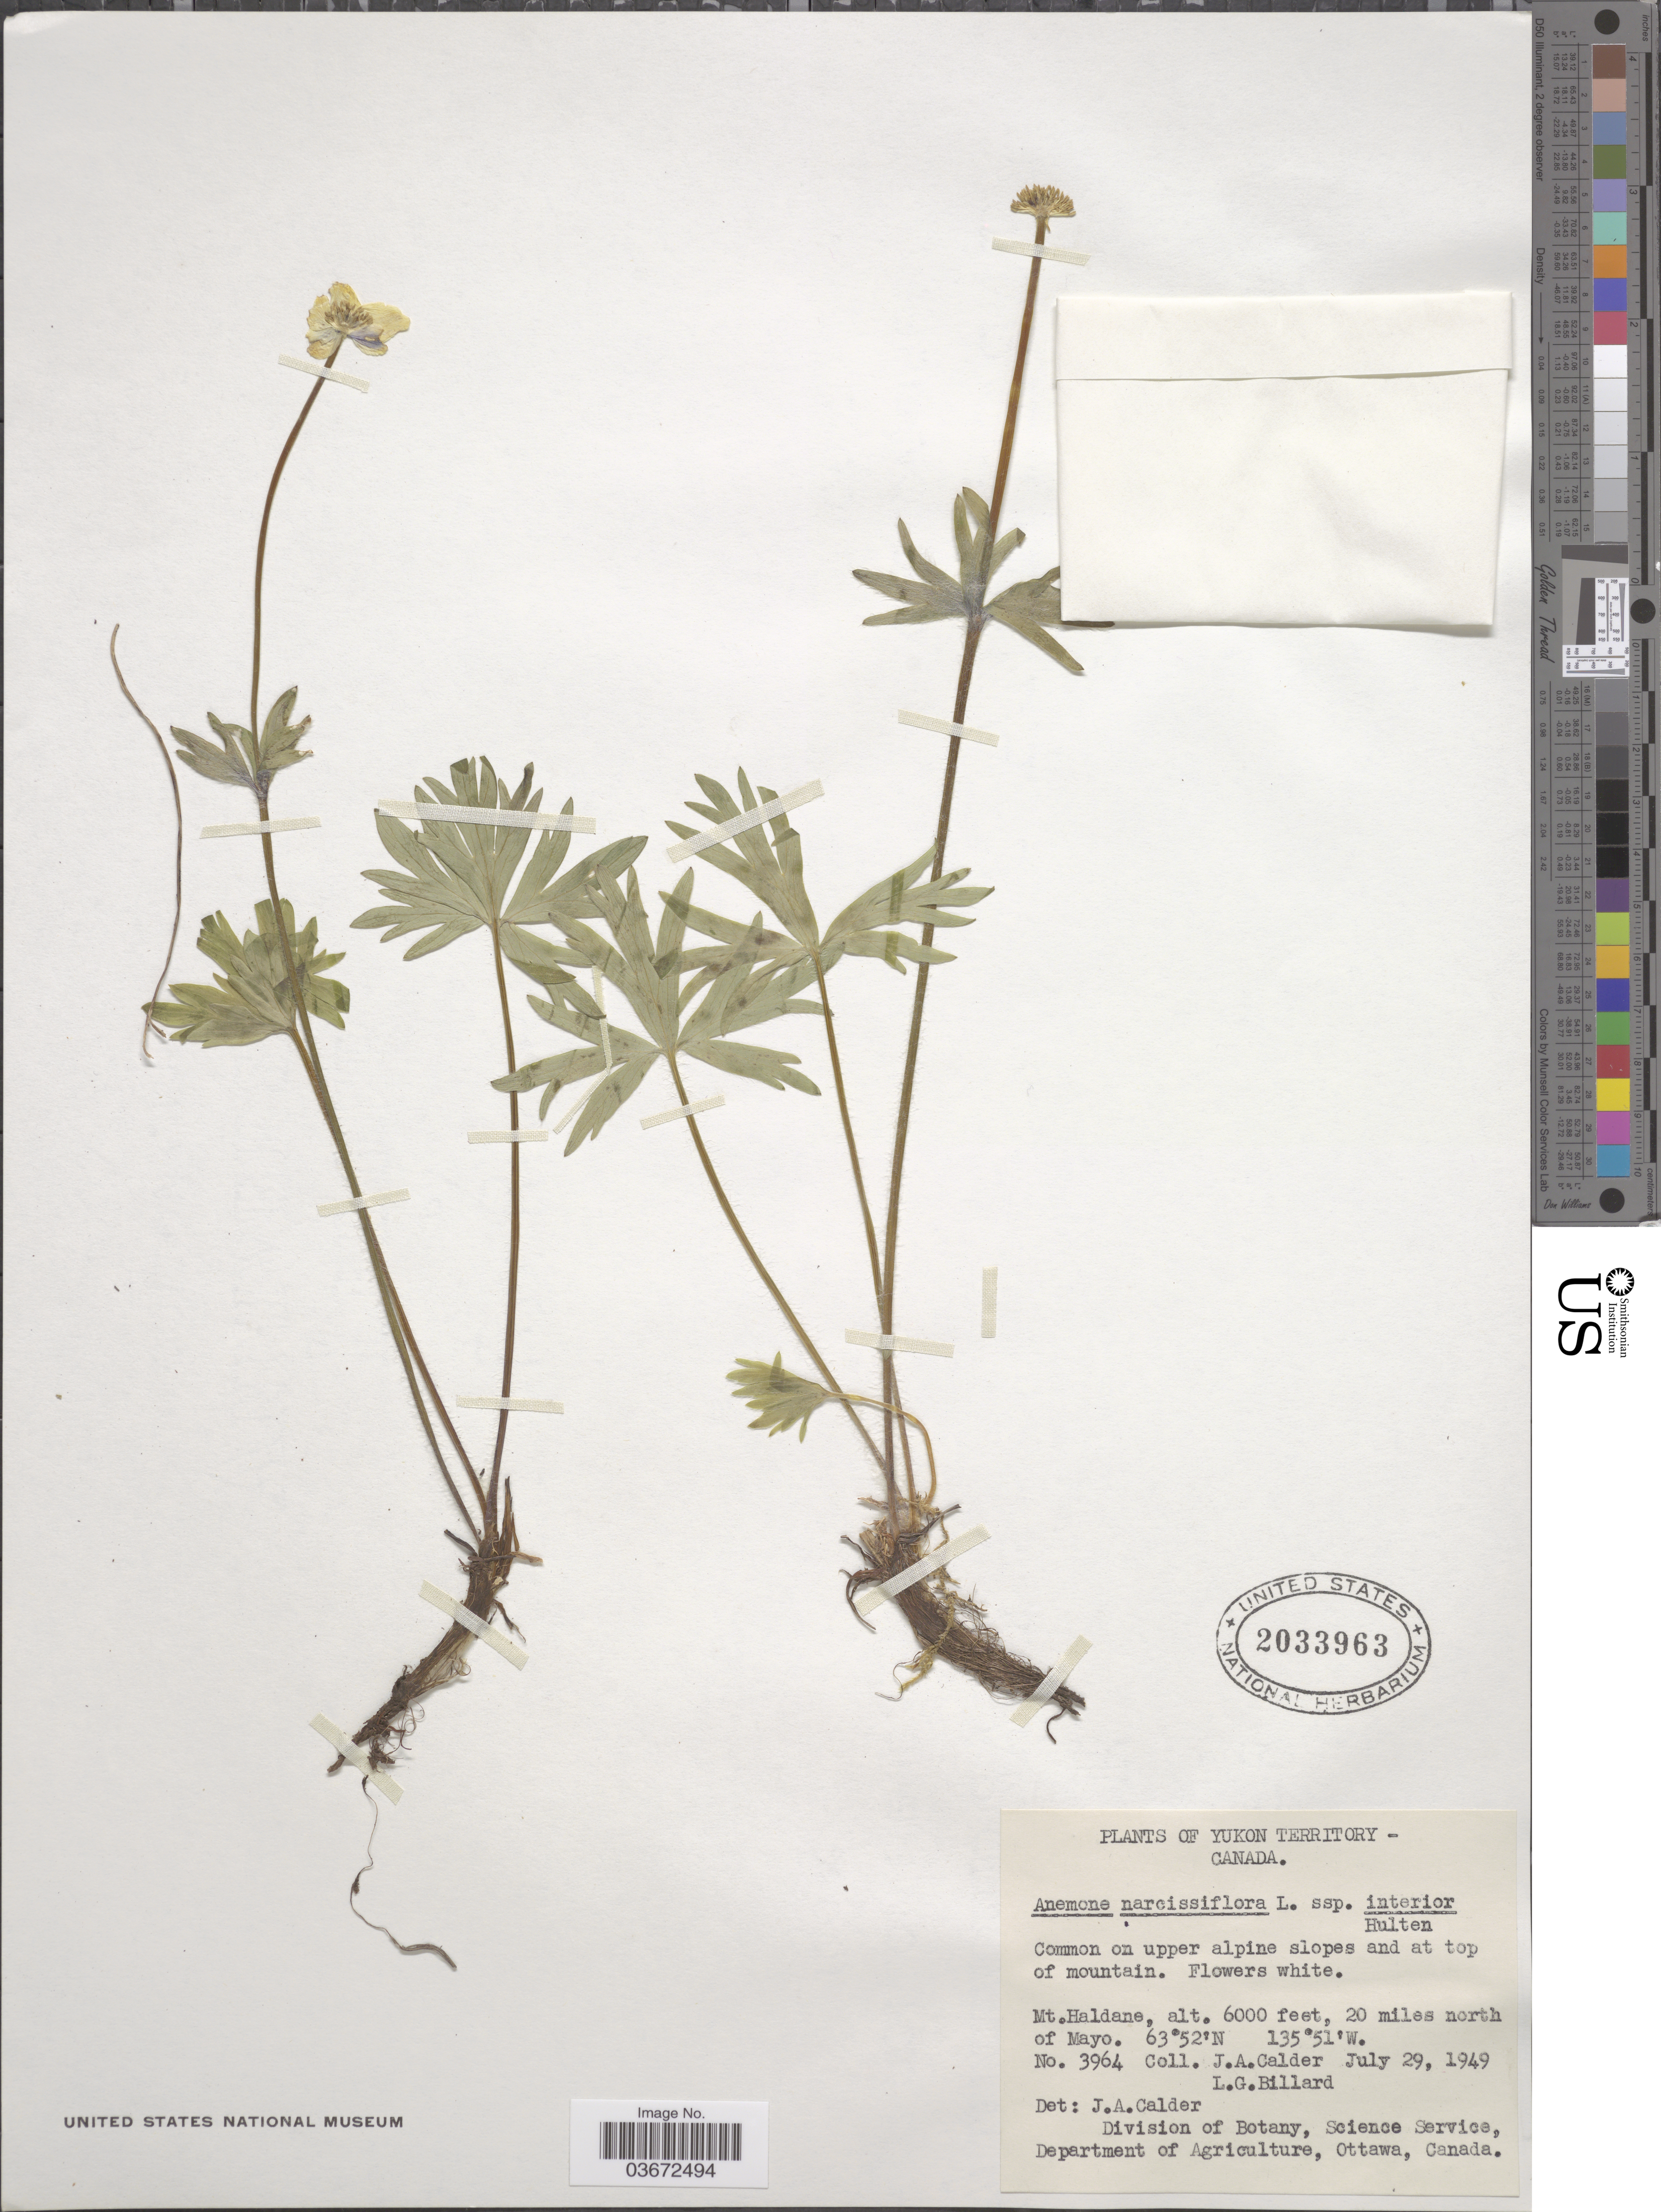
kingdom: Plantae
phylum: Tracheophyta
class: Magnoliopsida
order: Ranunculales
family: Ranunculaceae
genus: Anemone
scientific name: Anemone narcissiflora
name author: L.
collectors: J. A. Calder & L. Billard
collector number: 3964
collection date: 1949-07-29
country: Canada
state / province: Yukon Territory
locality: Mt. Haldane, 20 miles north of Mayo.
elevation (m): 1829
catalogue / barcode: US 2033963